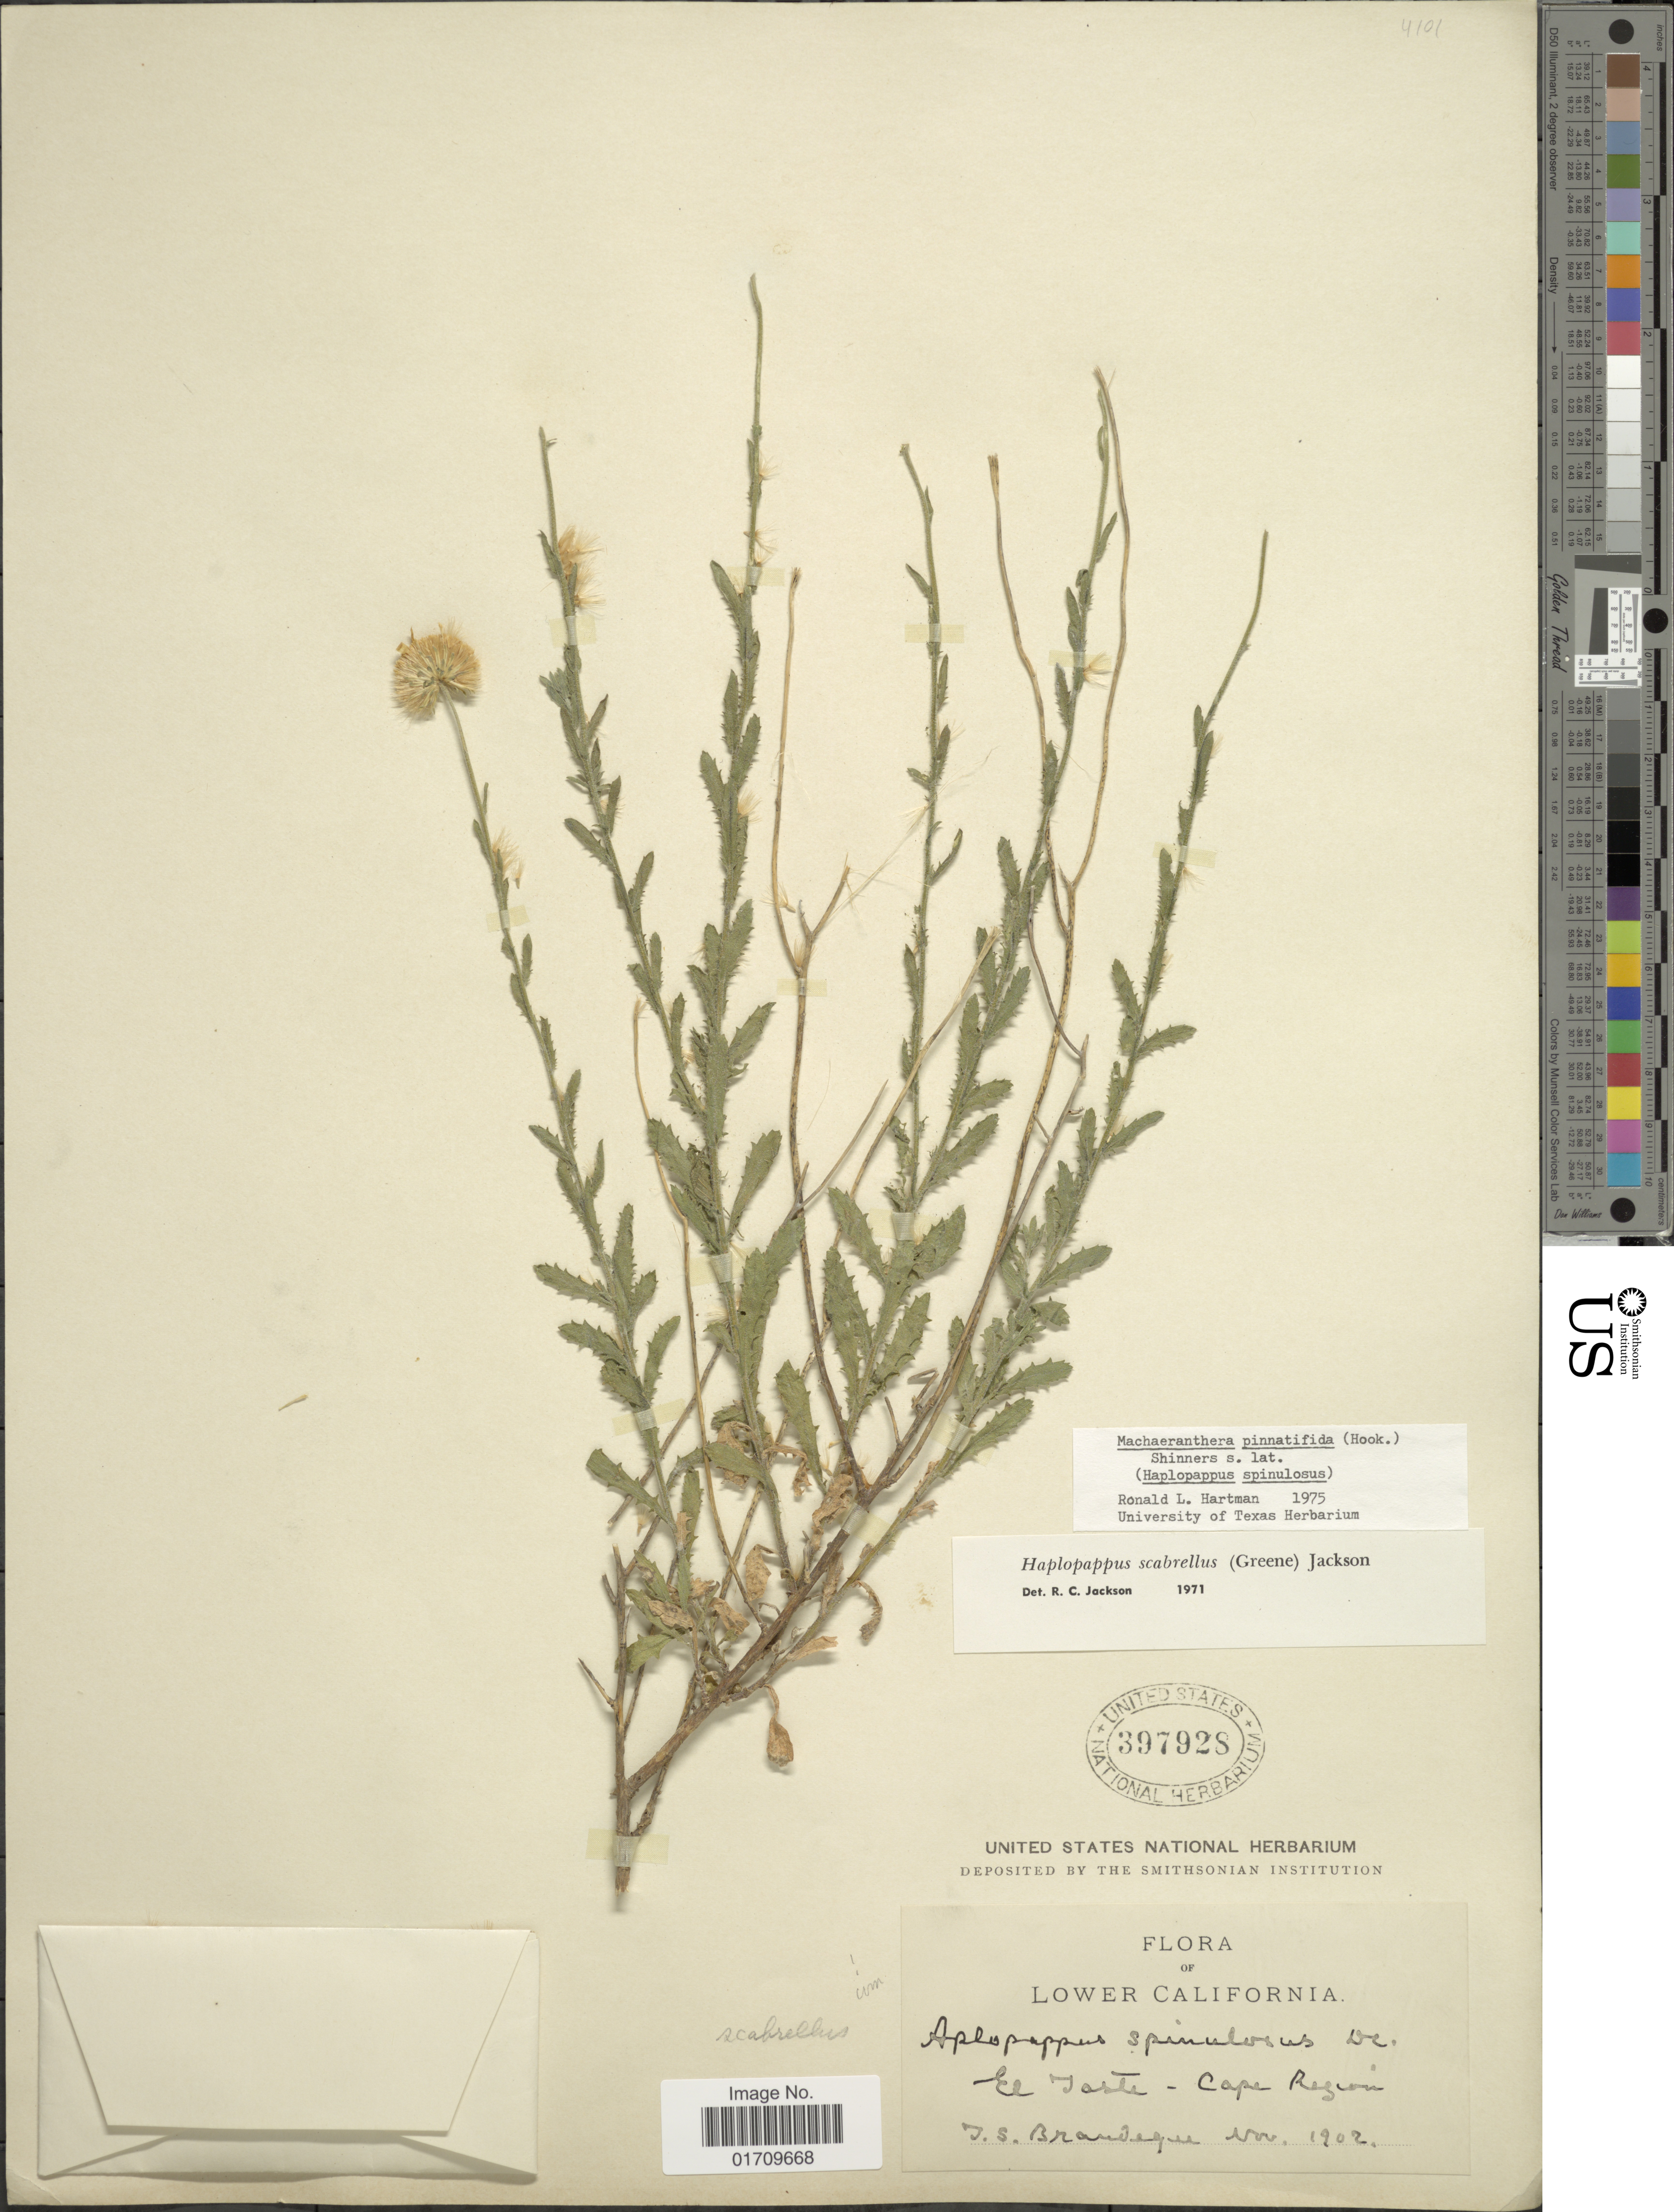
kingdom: Plantae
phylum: Tracheophyta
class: Magnoliopsida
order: Asterales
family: Asteraceae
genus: Machaeranthera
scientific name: Machaeranthera pinnatifida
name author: (Hook.) Shinners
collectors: T. S. Brandegee (herbarium)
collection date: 1902-11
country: Mexico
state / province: Baja California Sur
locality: Lower California, El Taste-Cape Region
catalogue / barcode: US 397928